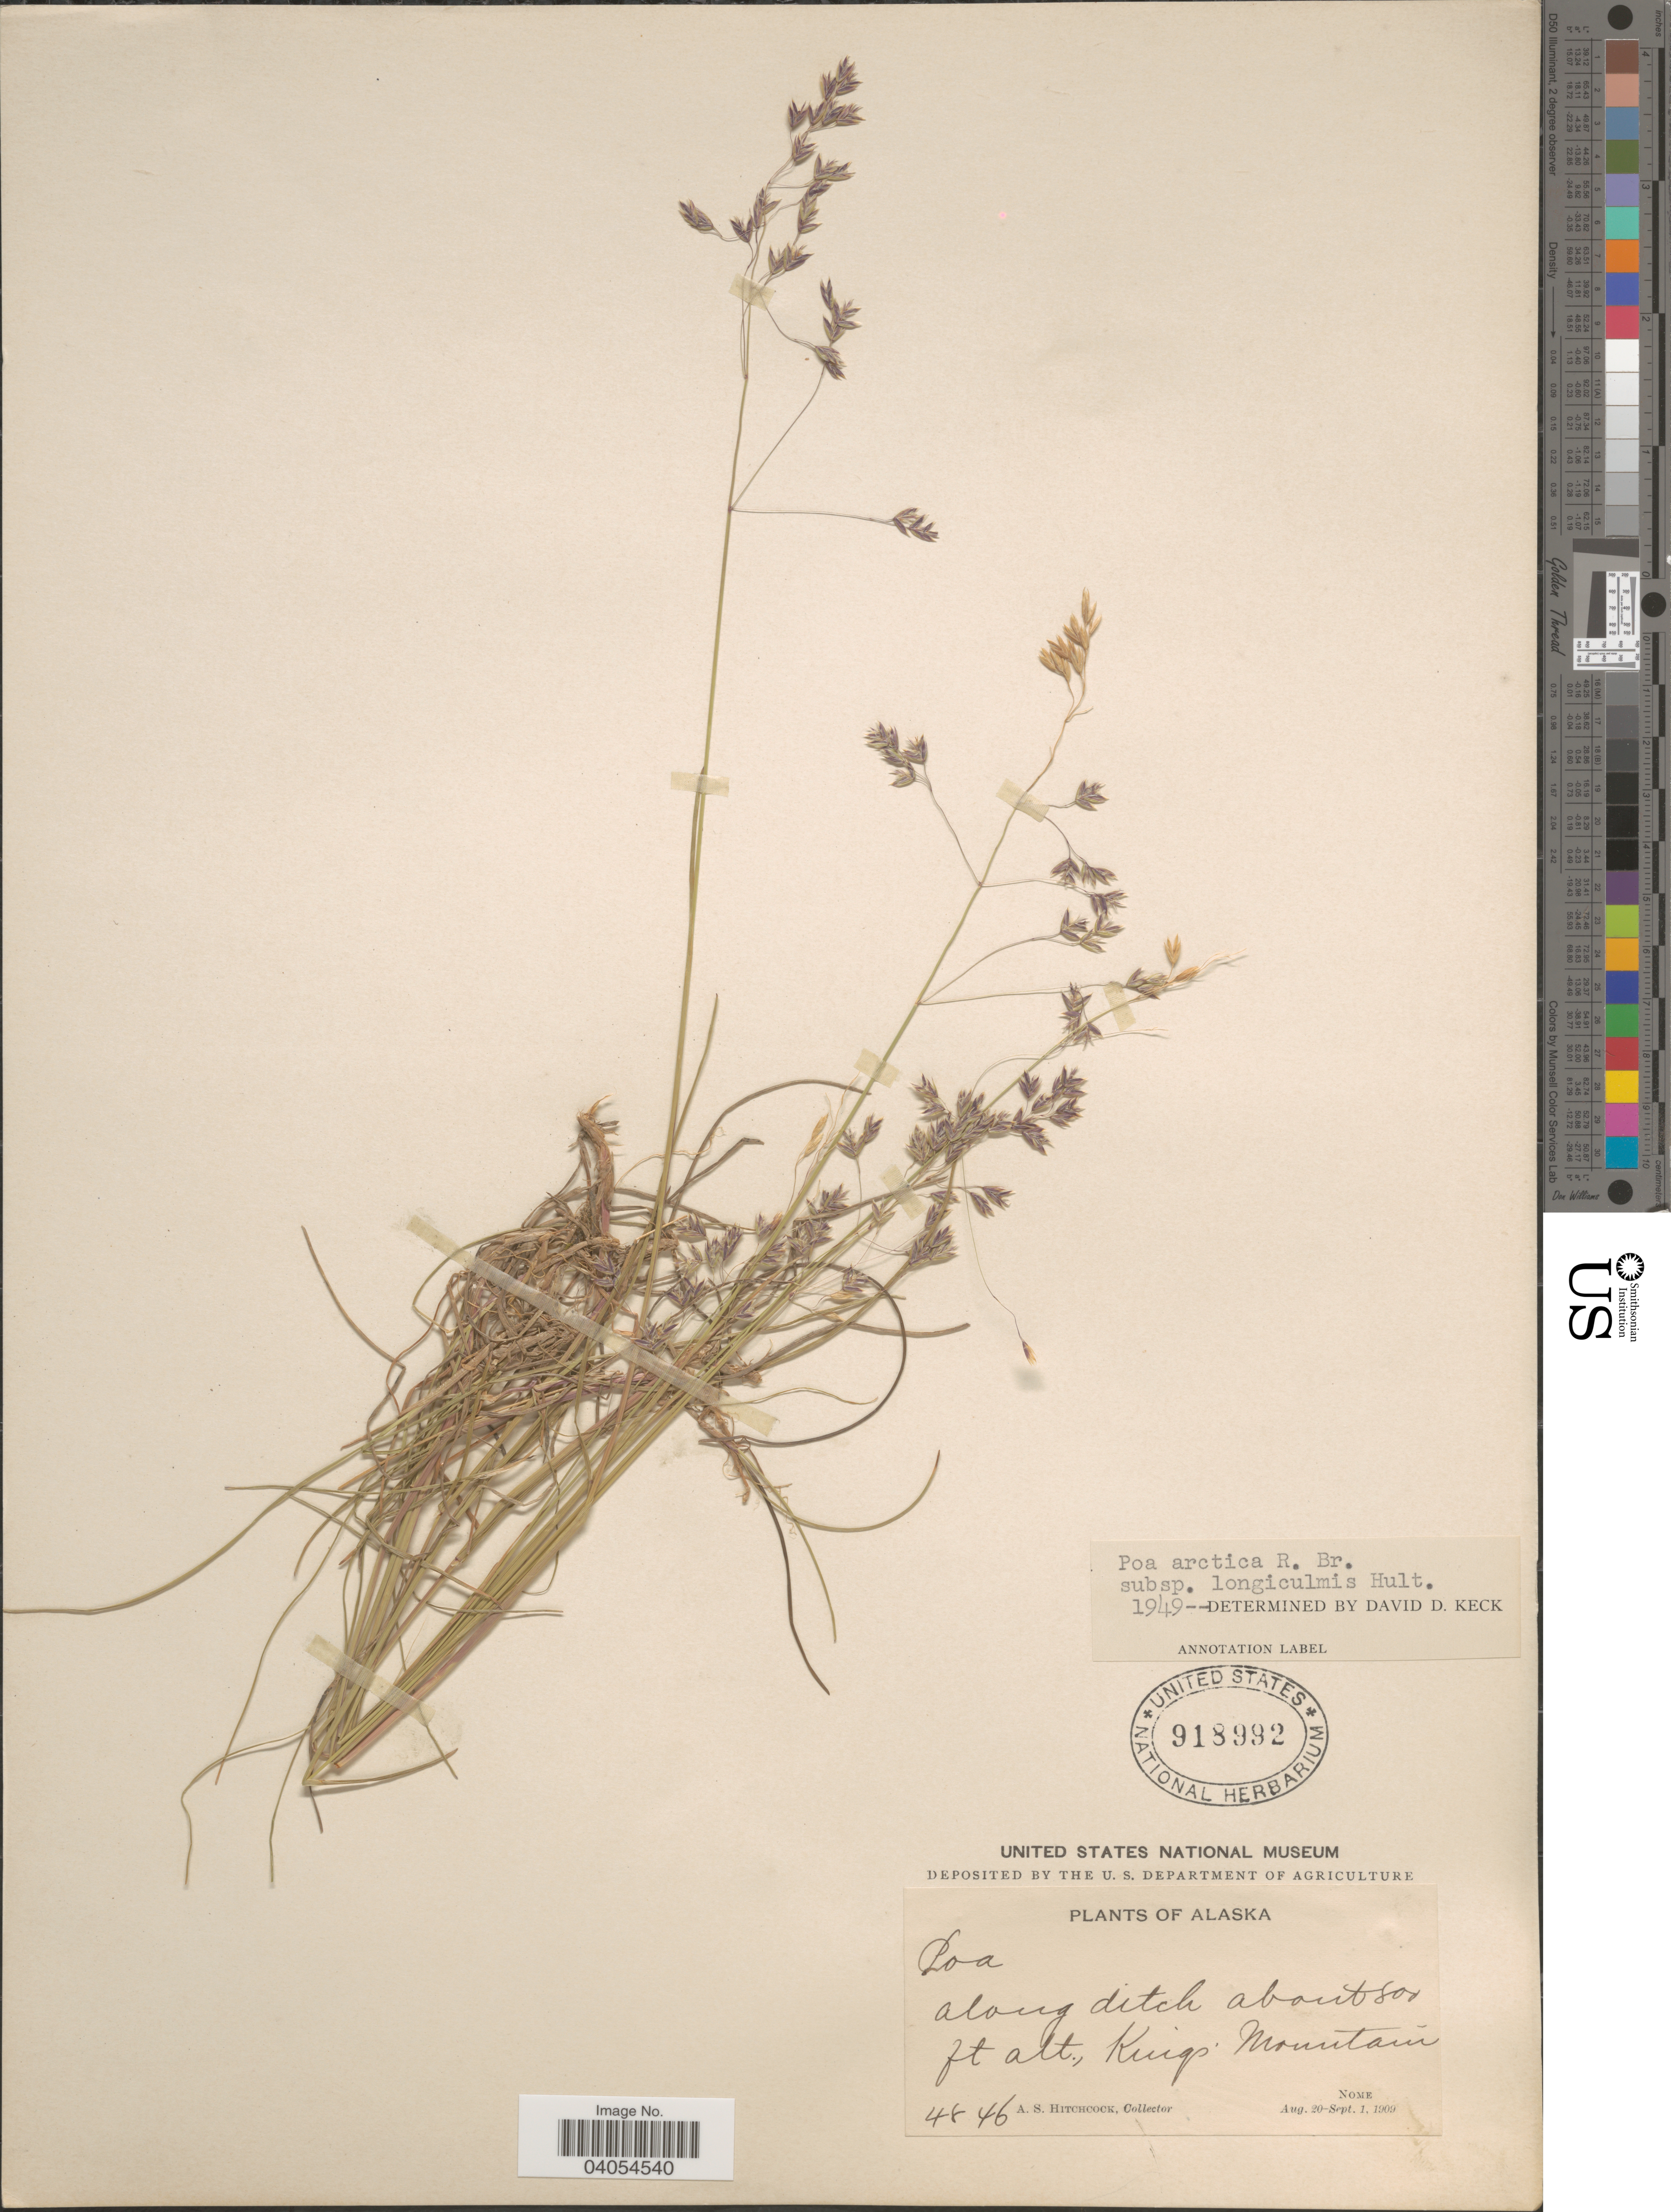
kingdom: Plantae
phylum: Tracheophyta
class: Liliopsida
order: Poales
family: Poaceae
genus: Poa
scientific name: Poa arctica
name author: R. Br.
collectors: A. S. Hitchcock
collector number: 4846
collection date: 1909-08-20/1909-09-01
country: United States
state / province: Alaska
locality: Along ditch about 800 ft alt., King's Mountain. Nome.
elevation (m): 244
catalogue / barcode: US 918992